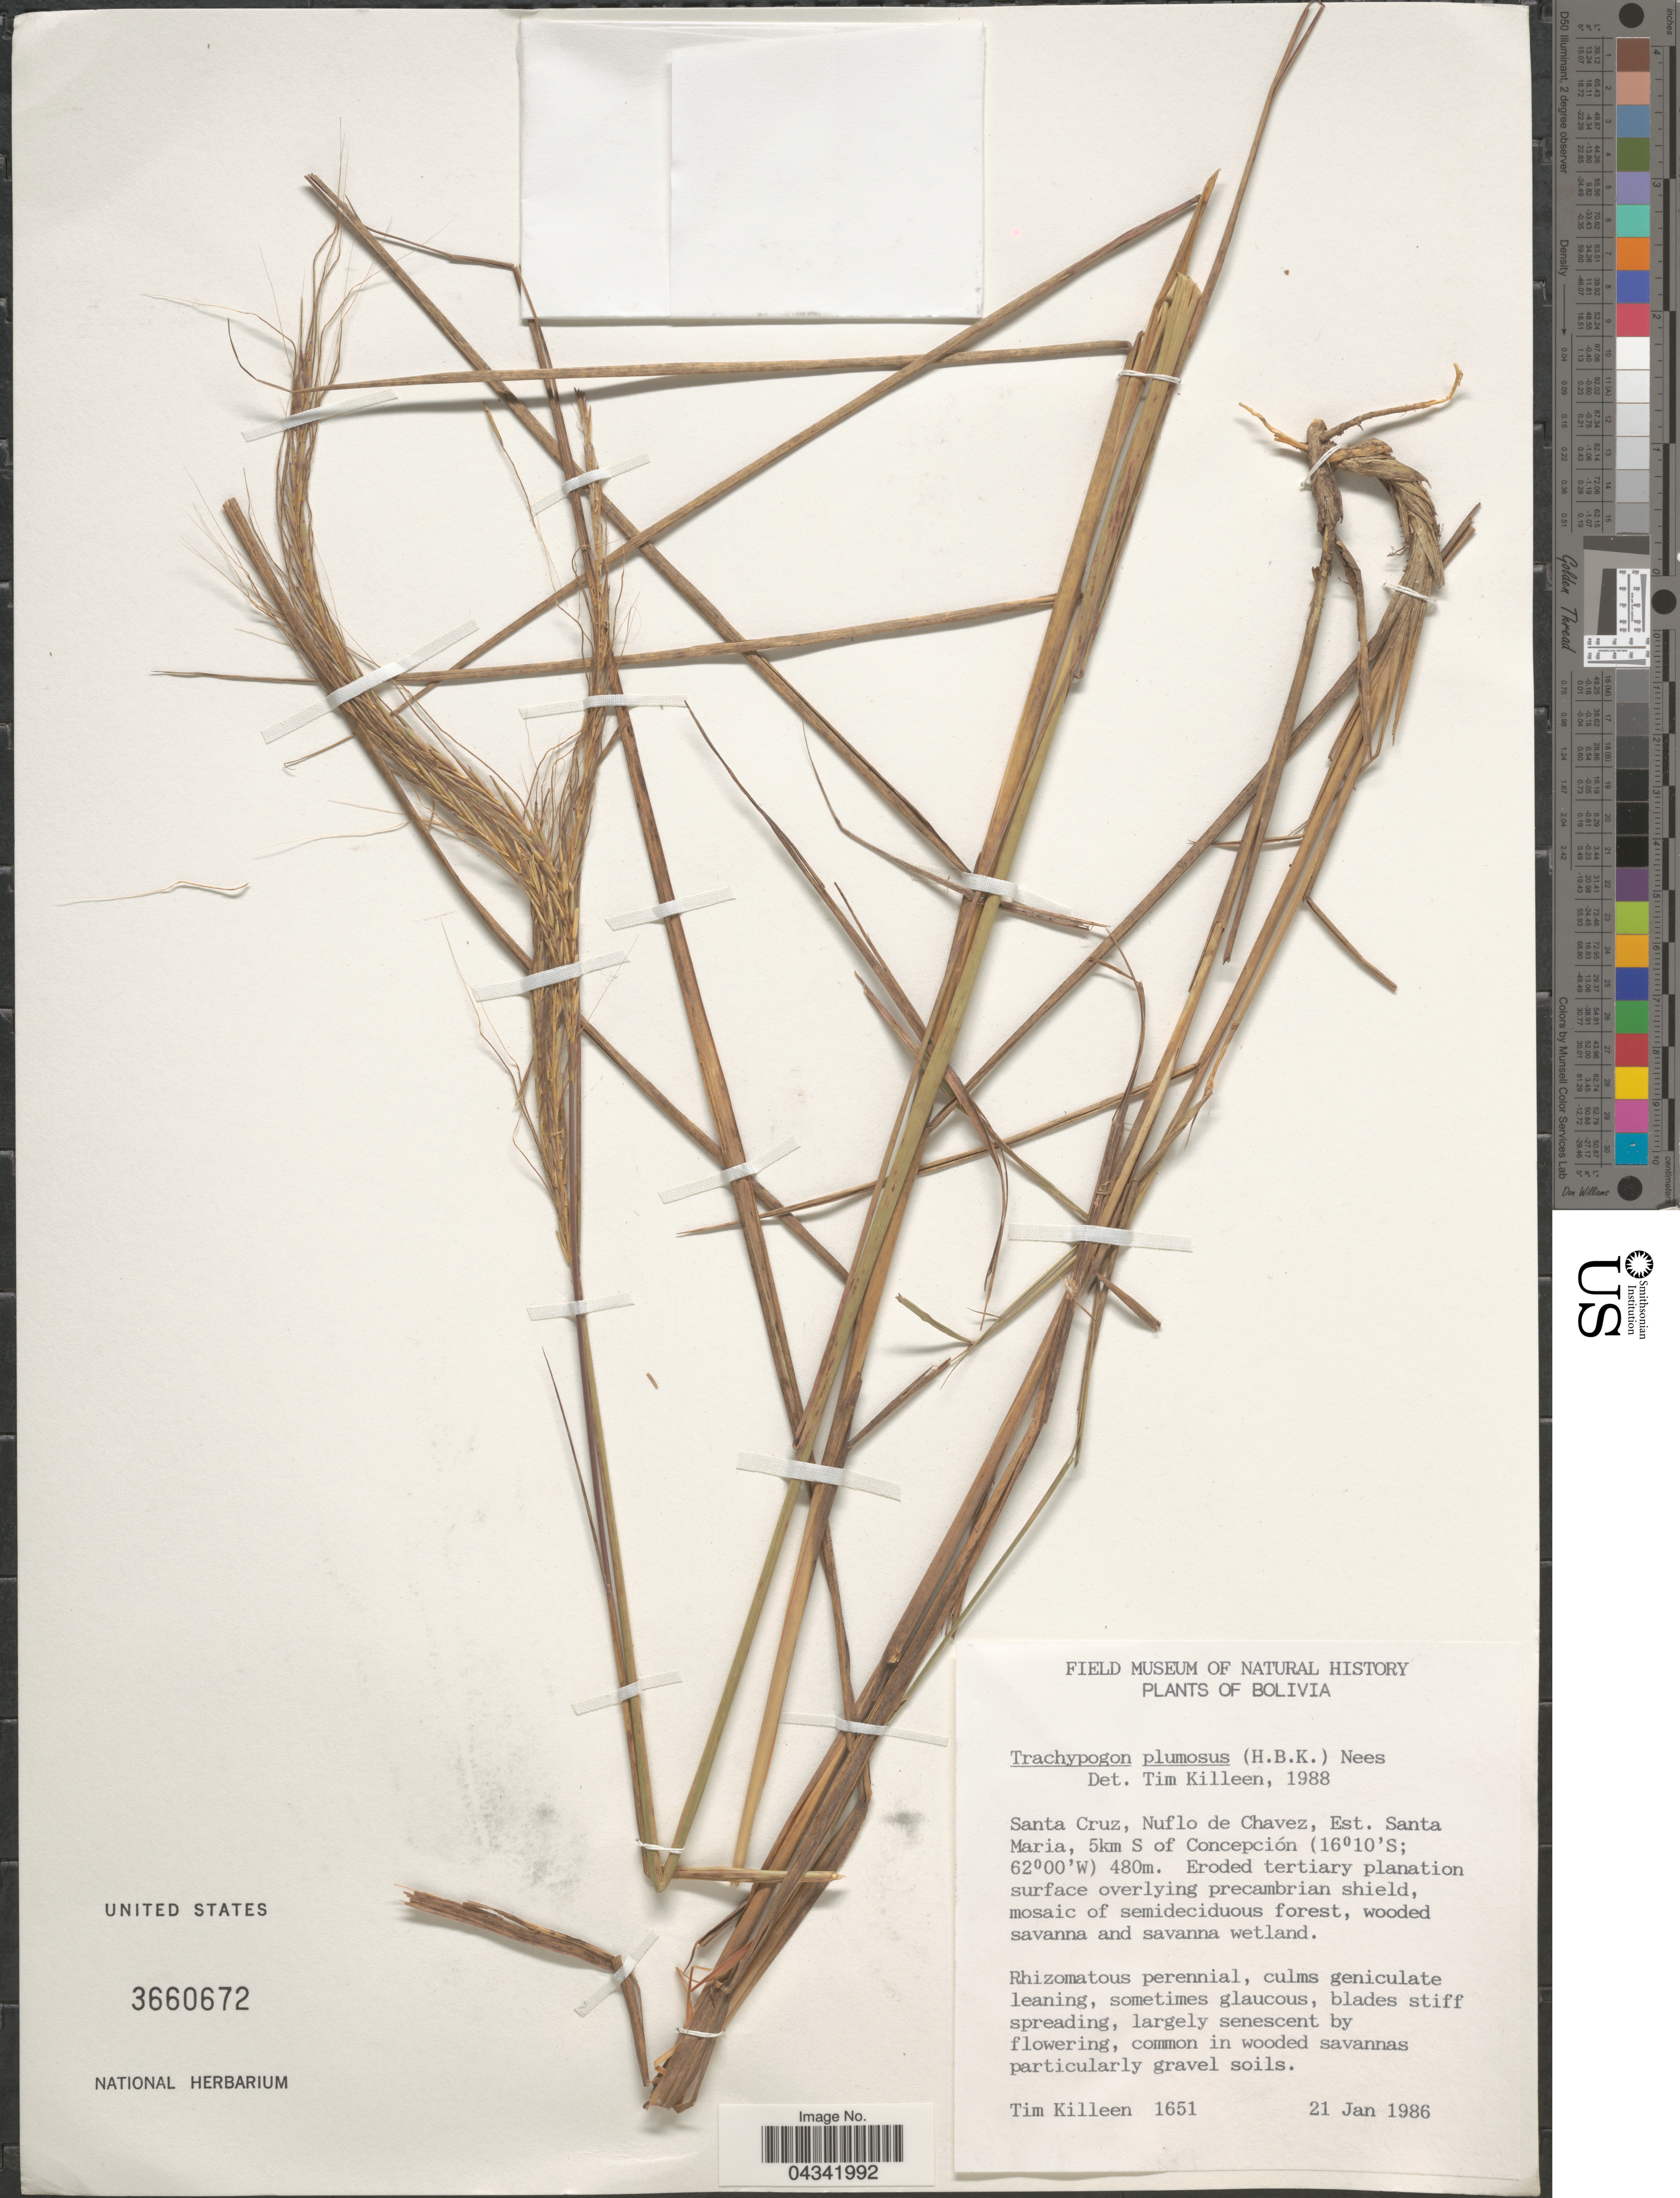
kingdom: Plantae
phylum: Tracheophyta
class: Liliopsida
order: Poales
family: Poaceae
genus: Trachypogon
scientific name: Trachypogon spicatus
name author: (L. f.) Kuntze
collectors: T. J. Killeen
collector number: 1651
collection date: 1986-01-21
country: Bolivia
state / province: Santa Cruz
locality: Nuflo de Chavez, Est. Santa Maria, km S of Concepción.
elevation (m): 480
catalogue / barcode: US 3660672